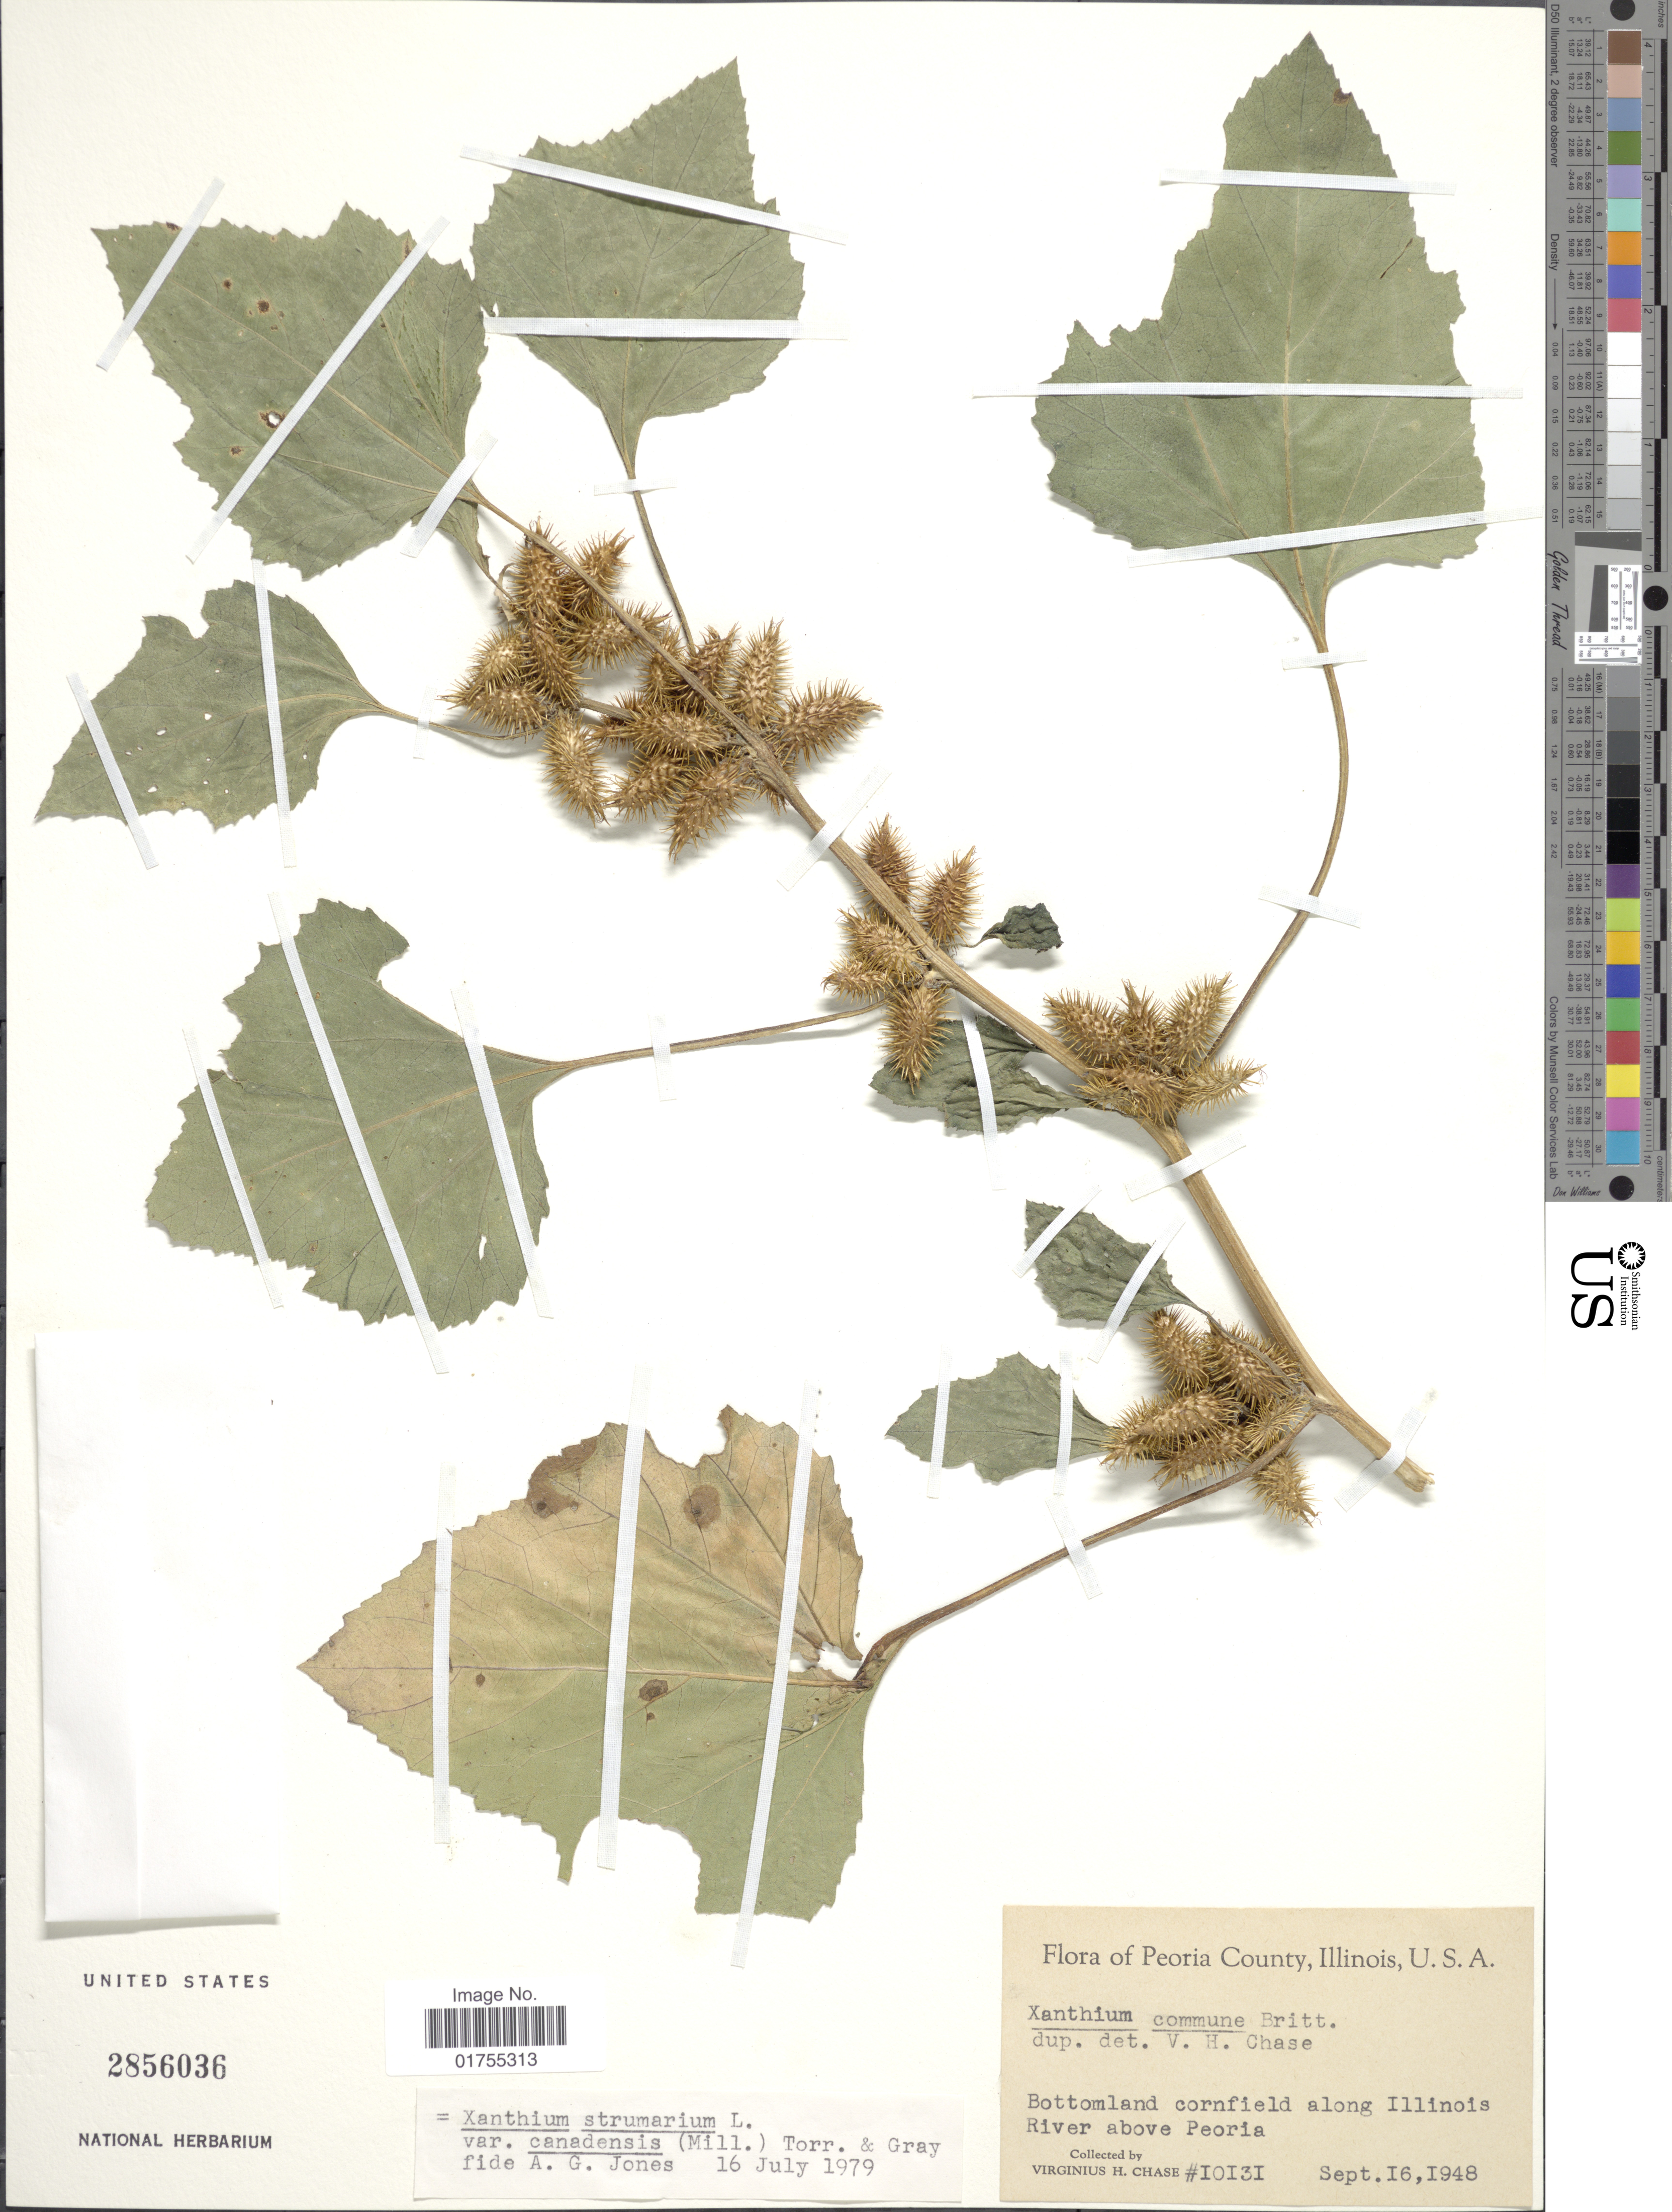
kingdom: Plantae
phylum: Tracheophyta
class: Magnoliopsida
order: Asterales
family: Asteraceae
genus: Xanthium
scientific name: Xanthium strumarium var. canadense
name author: (Mill.) Torr. & A. Gray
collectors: V. H. Chase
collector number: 10131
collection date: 1948-09-16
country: United States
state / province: Illinois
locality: Peoria County, Bottomland cornfield along Illinois River above Peoria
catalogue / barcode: US 2856036